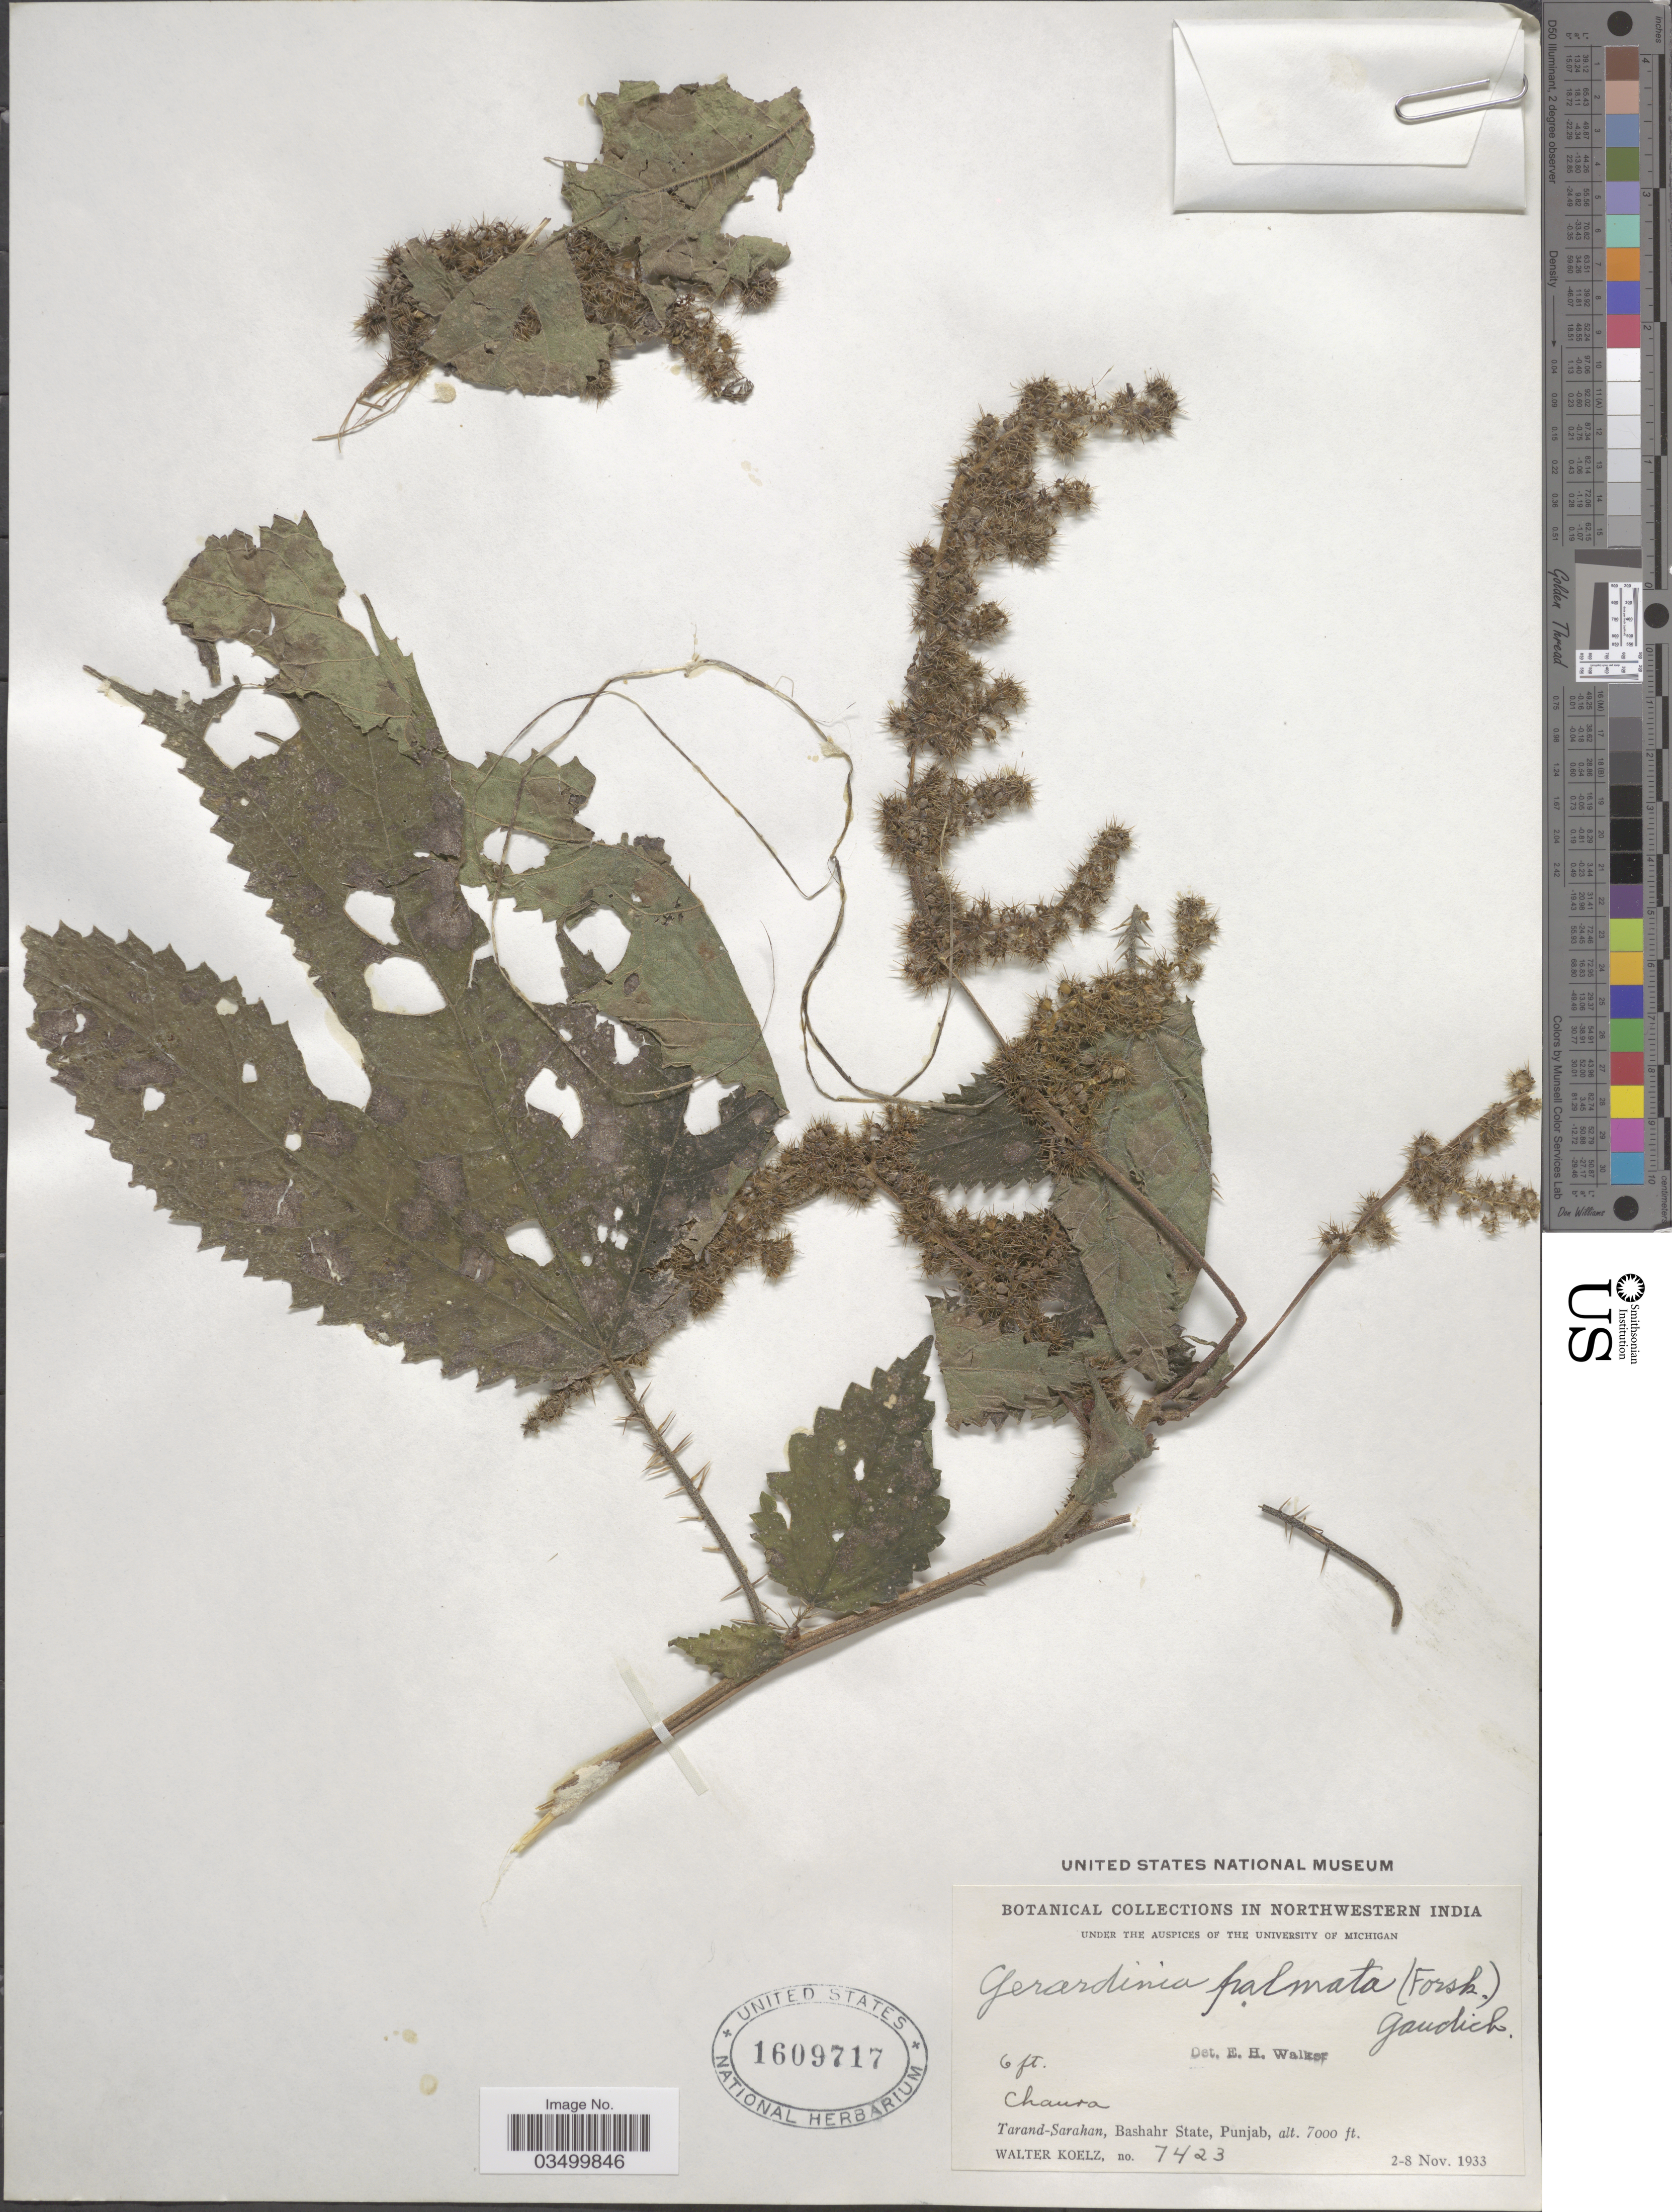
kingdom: Plantae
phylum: Tracheophyta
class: Magnoliopsida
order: Rosales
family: Urticaceae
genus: Girardinia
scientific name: Girardinia diversifolia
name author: (Link) Friis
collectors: W. N. Koelz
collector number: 7423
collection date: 1933-11-02/1933-11-08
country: India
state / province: Punjab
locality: Northwestern India. Chaura. Tarand-Sarahan, Bashahr State.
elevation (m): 2134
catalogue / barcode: US 1609717